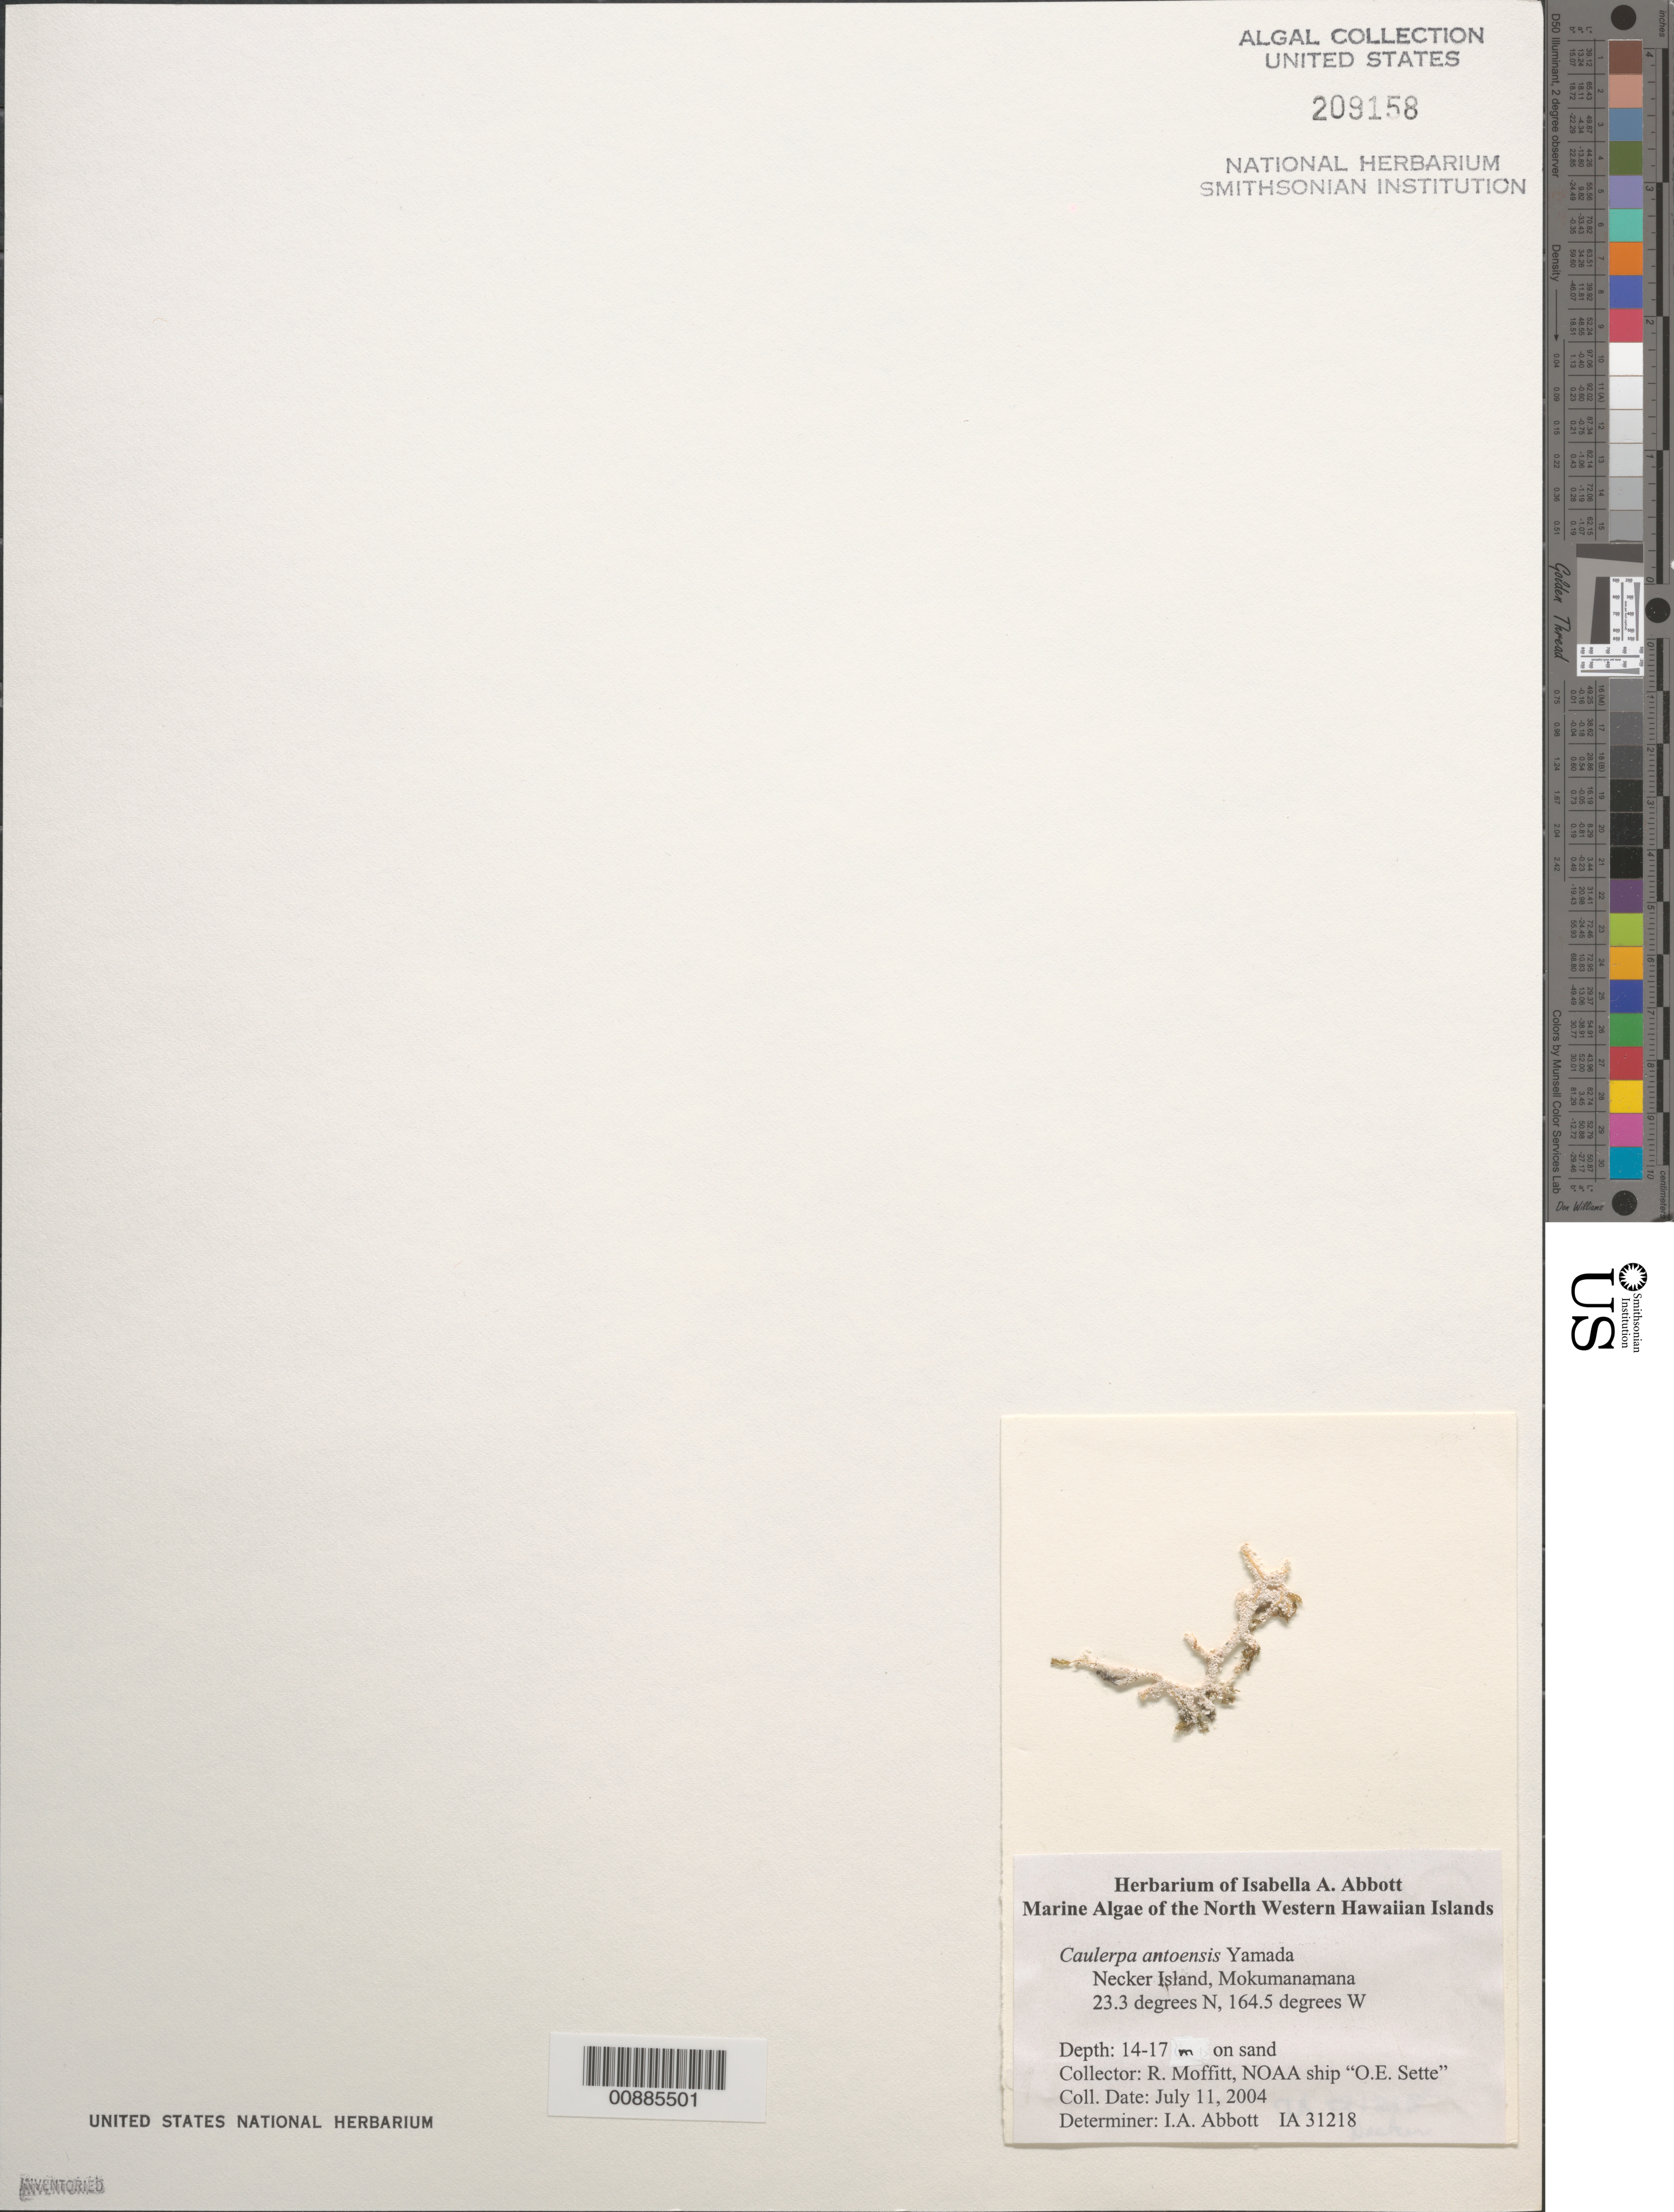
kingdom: Plantae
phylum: Chlorophyta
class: Ulvophyceae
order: Bryopsidales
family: Caulerpaceae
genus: Caulerpa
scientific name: Caulerpa antoensis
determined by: Abbott, Isabella A.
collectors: R. Moffitt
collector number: IAA 31218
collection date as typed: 11 Jul 2004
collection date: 2004-07-11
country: United States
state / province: Hawaii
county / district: Honolulu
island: Necker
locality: Mokumanamana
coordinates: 23.3 degrees N, 164.5 degrees W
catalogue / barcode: US 209158